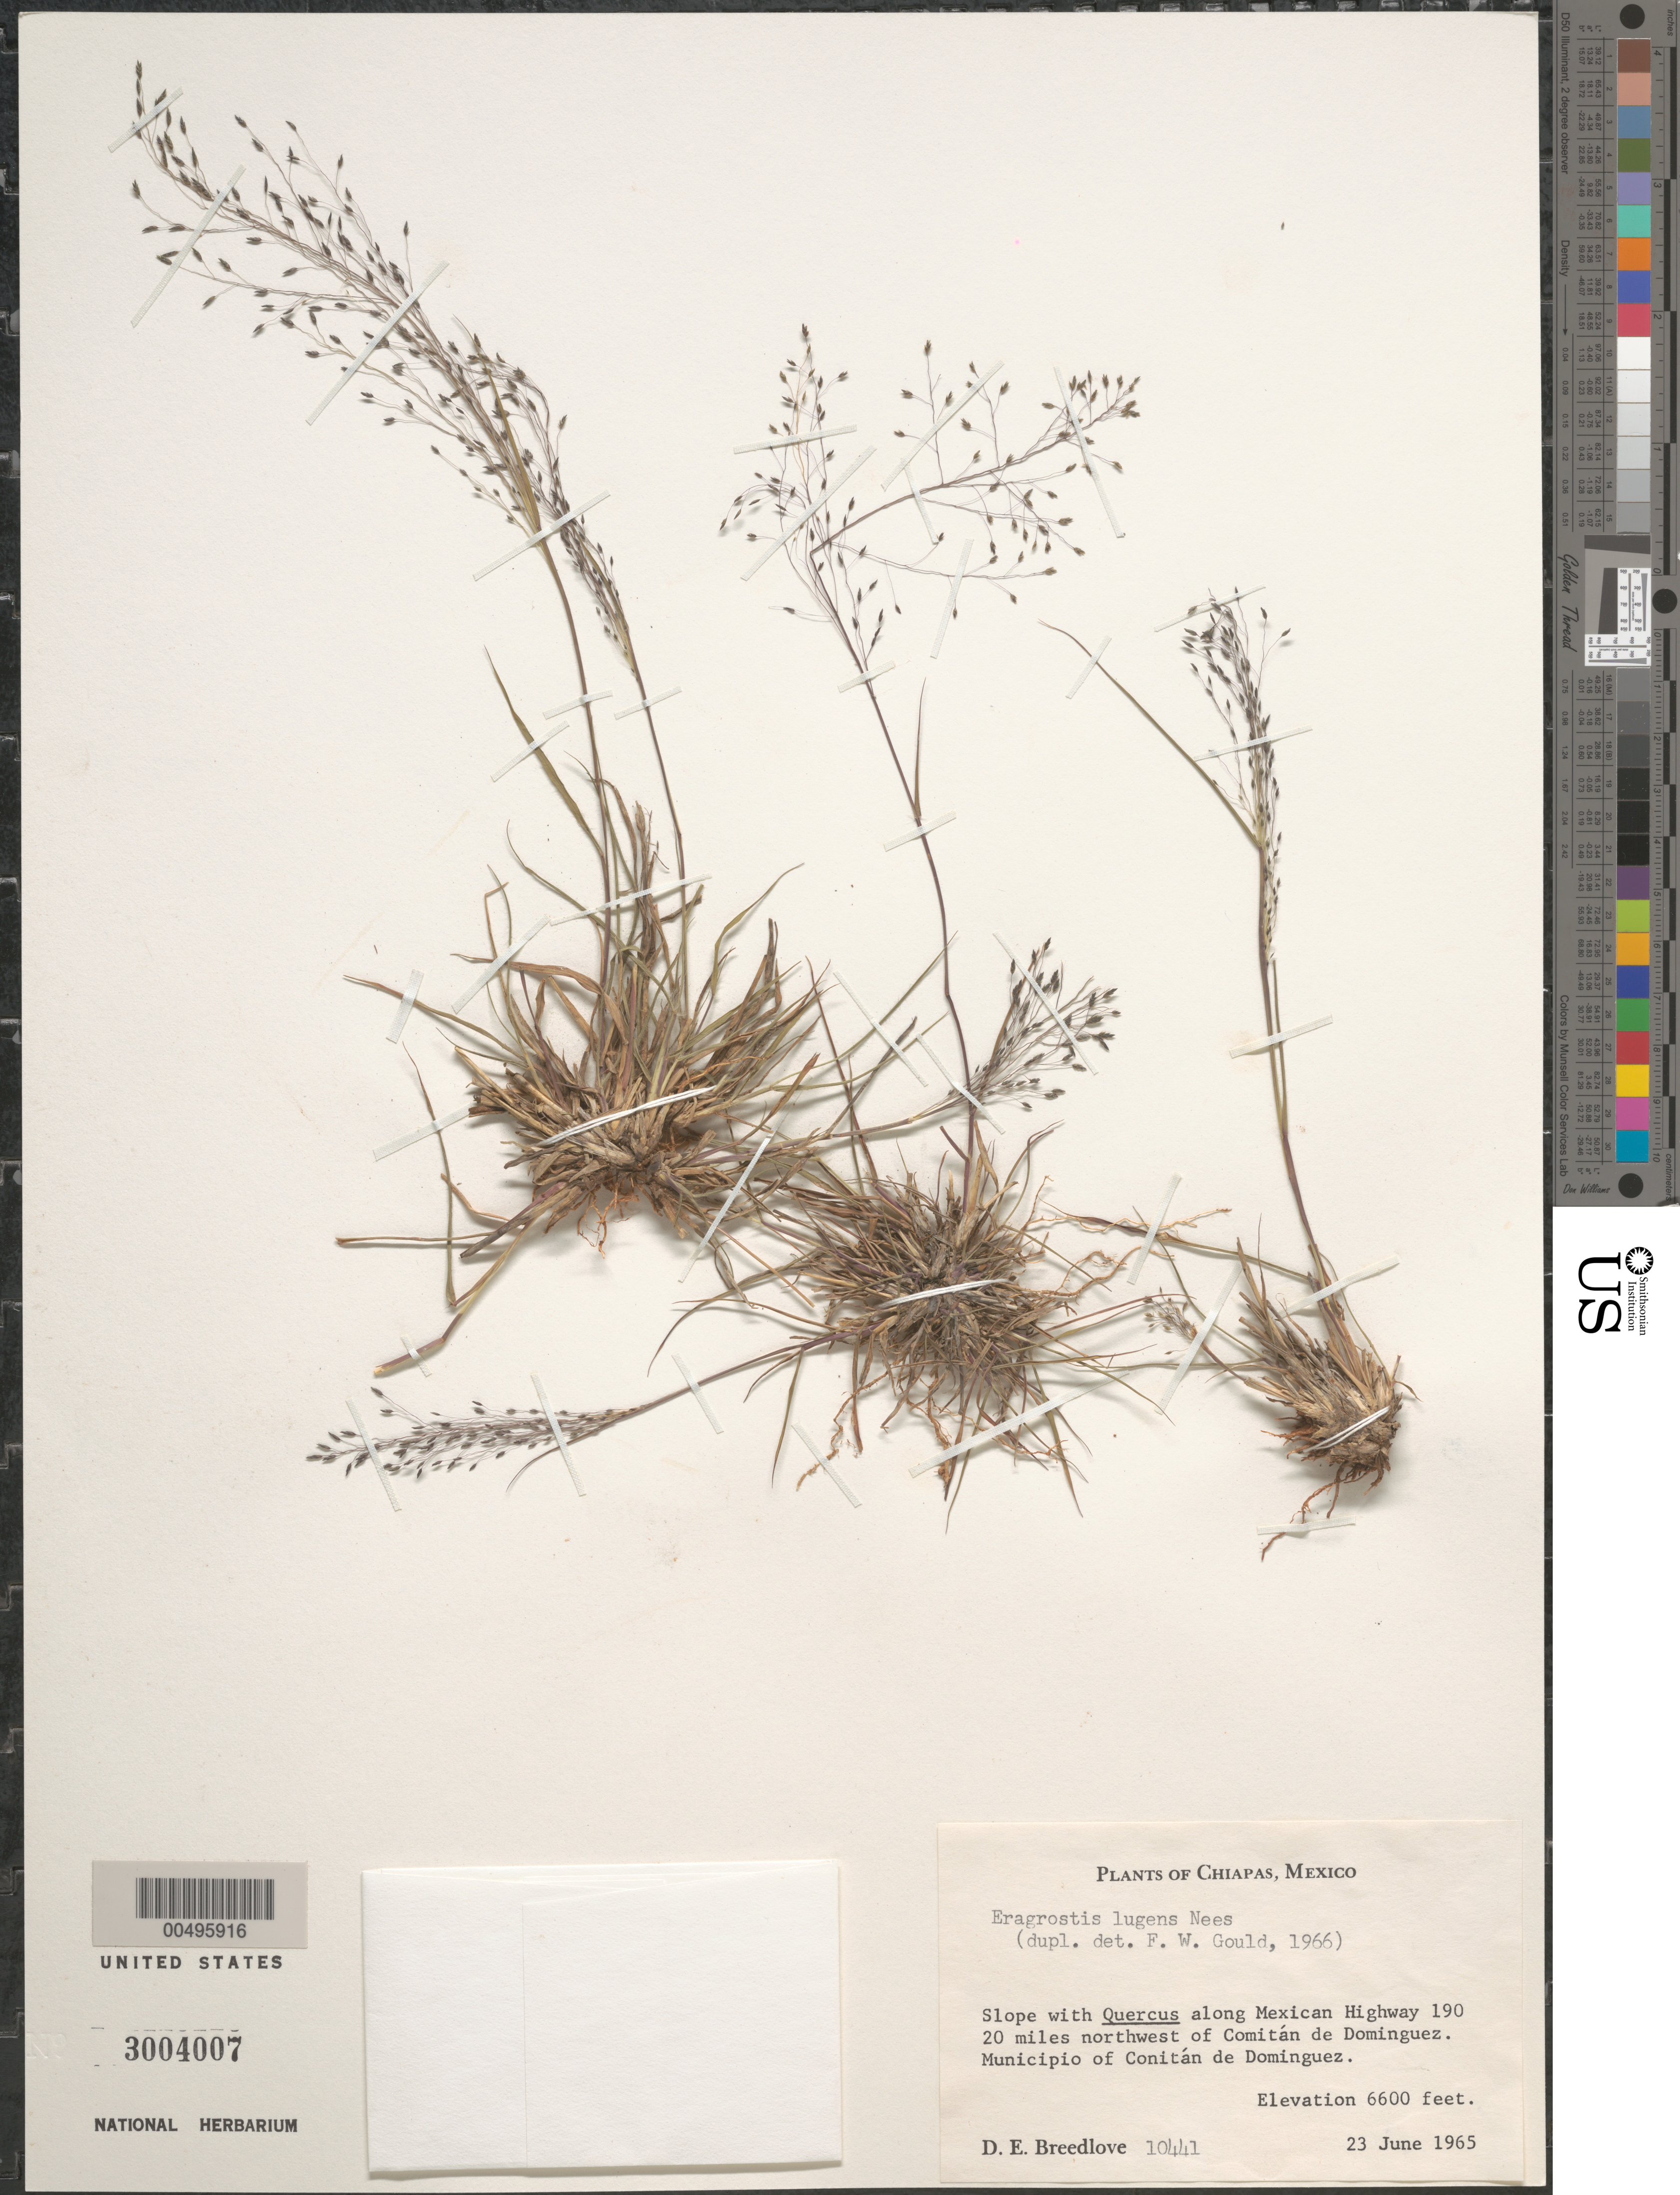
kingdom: Plantae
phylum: Tracheophyta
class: Liliopsida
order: Poales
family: Poaceae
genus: Eragrostis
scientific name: Eragrostis lugens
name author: Nees in Mart.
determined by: Gould, F. W.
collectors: D. E. Breedlove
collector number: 10441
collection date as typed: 23 Jun 1965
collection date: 1965-06-23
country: Mexico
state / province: Chiapas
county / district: Comitán de Dominguez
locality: Along Mex 190, 20 mi NW of Comitán de Dominguez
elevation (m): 2012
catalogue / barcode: US 3004007